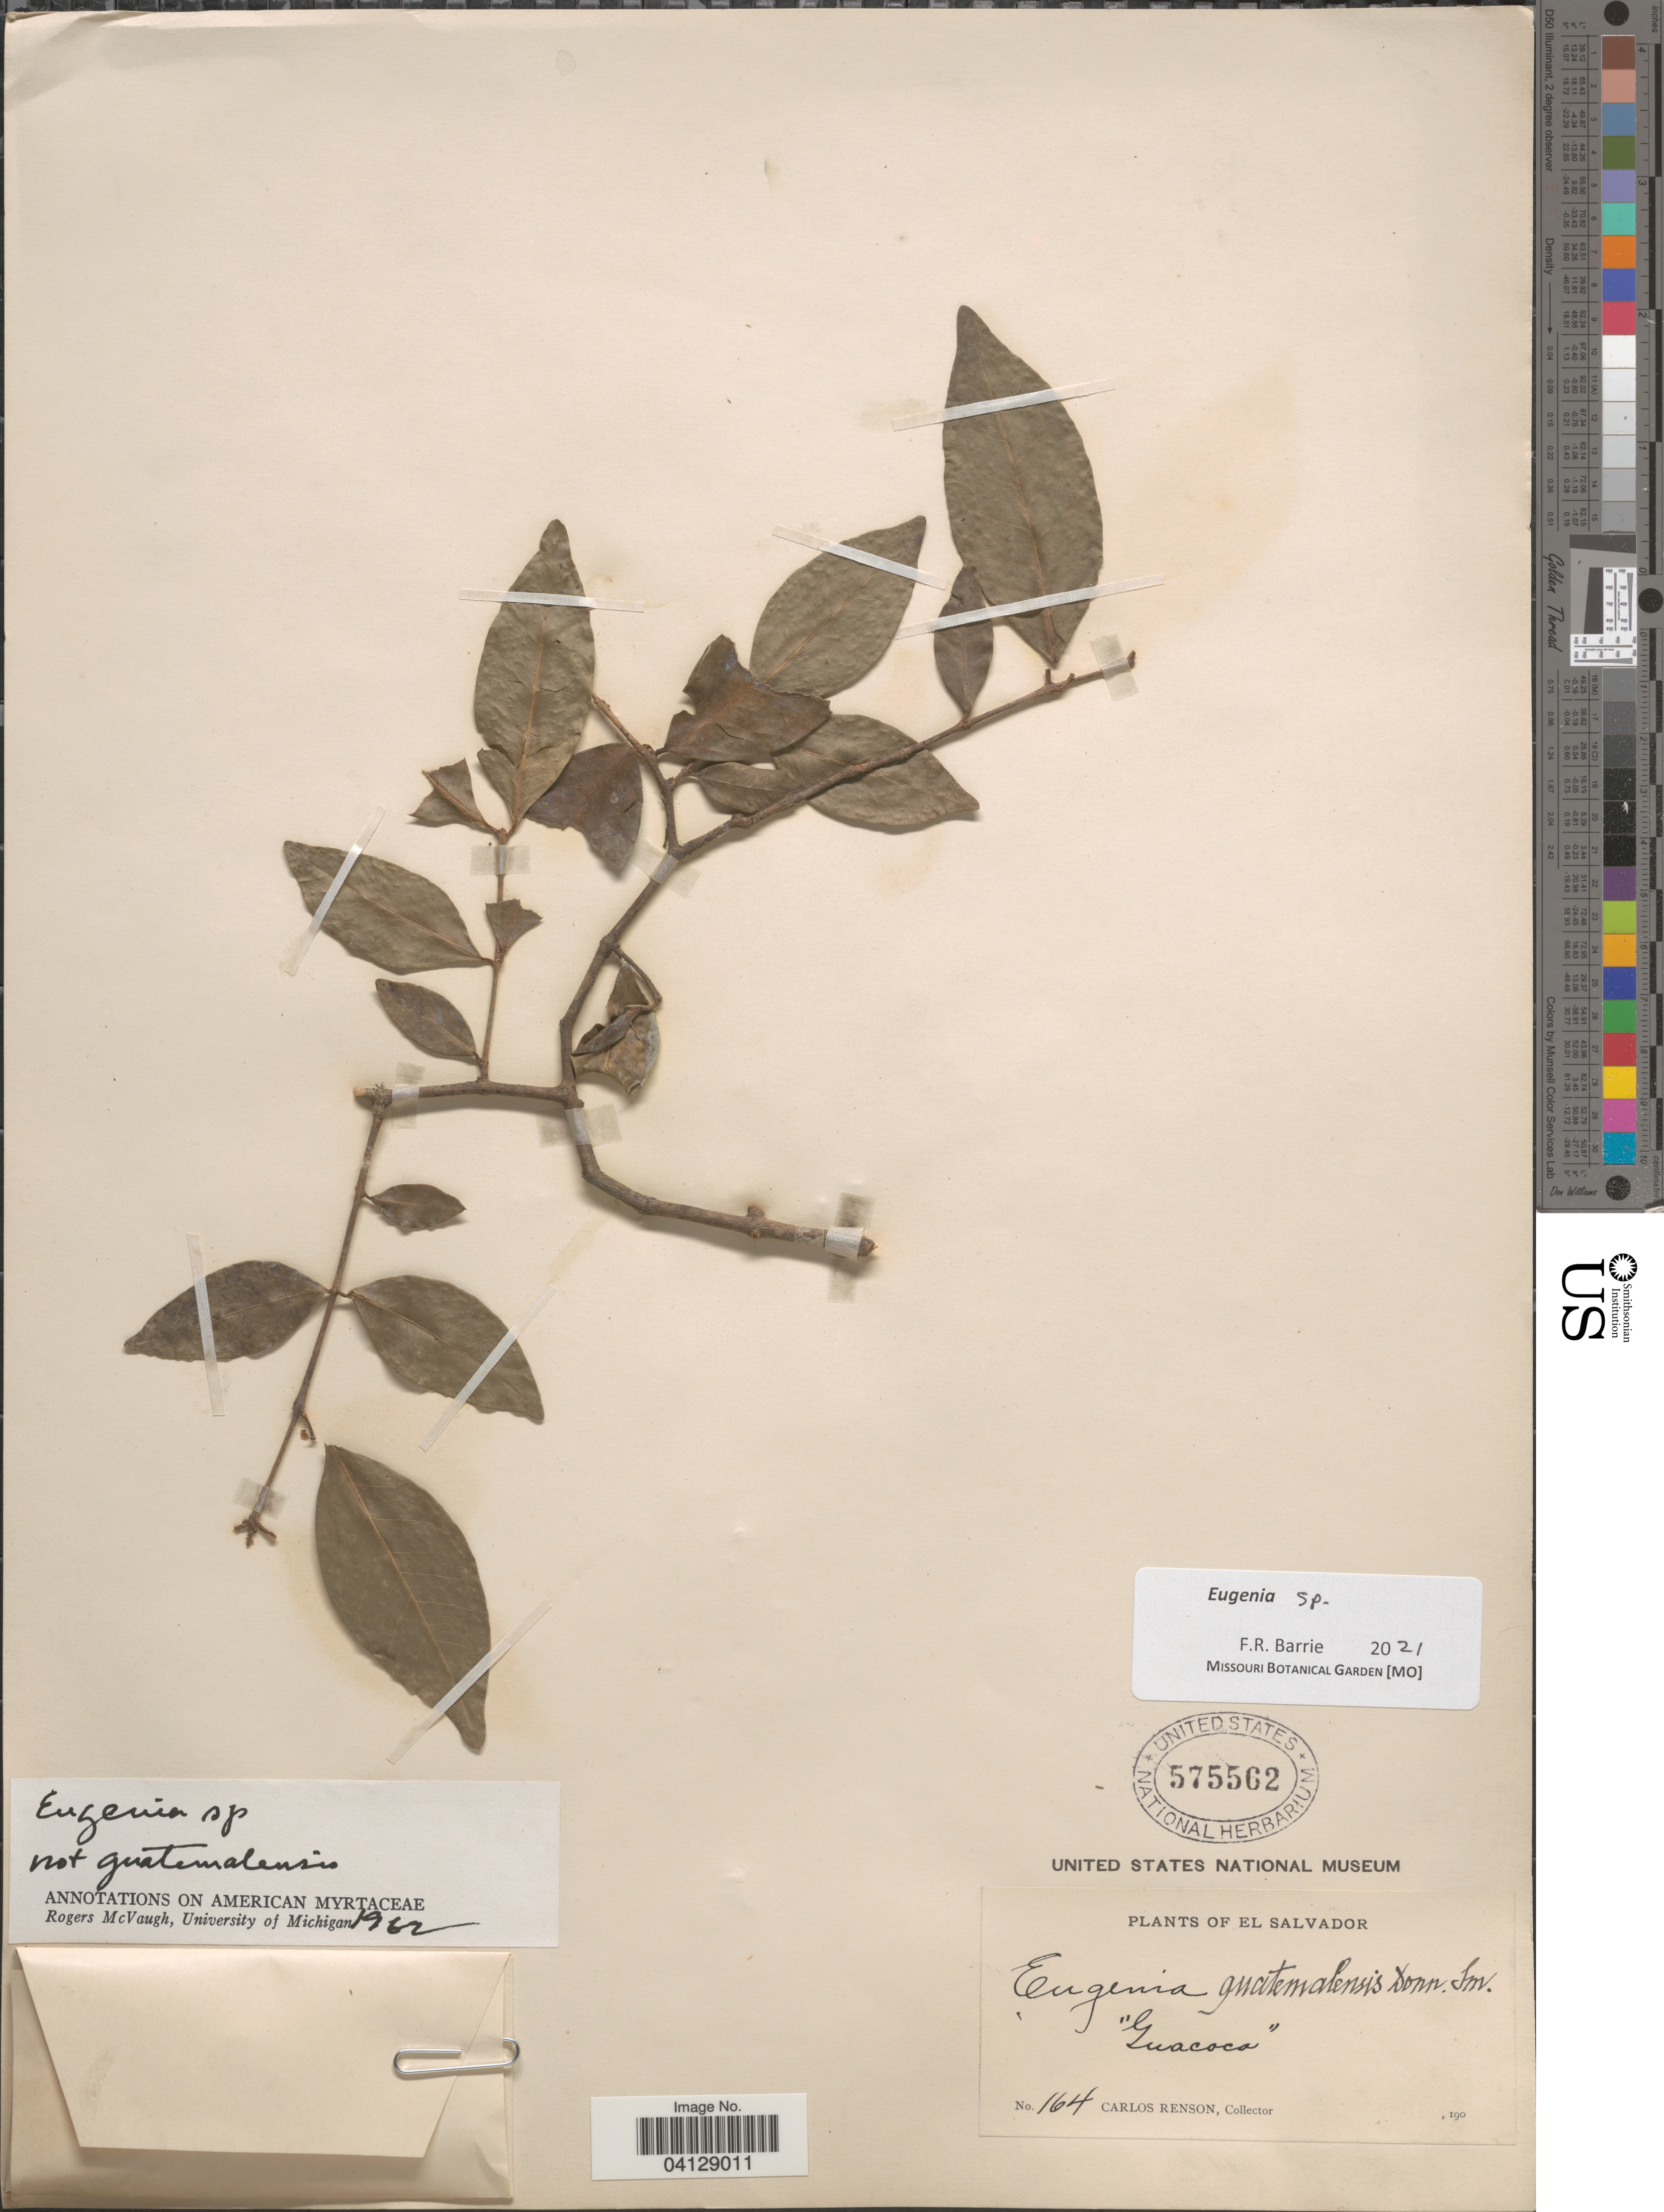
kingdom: Plantae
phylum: Tracheophyta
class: Magnoliopsida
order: Myrtales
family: Myrtaceae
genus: Eugenia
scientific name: Eugenia sp.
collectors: C. Renson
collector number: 164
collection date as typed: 190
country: Panama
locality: Guacoca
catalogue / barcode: US 575562